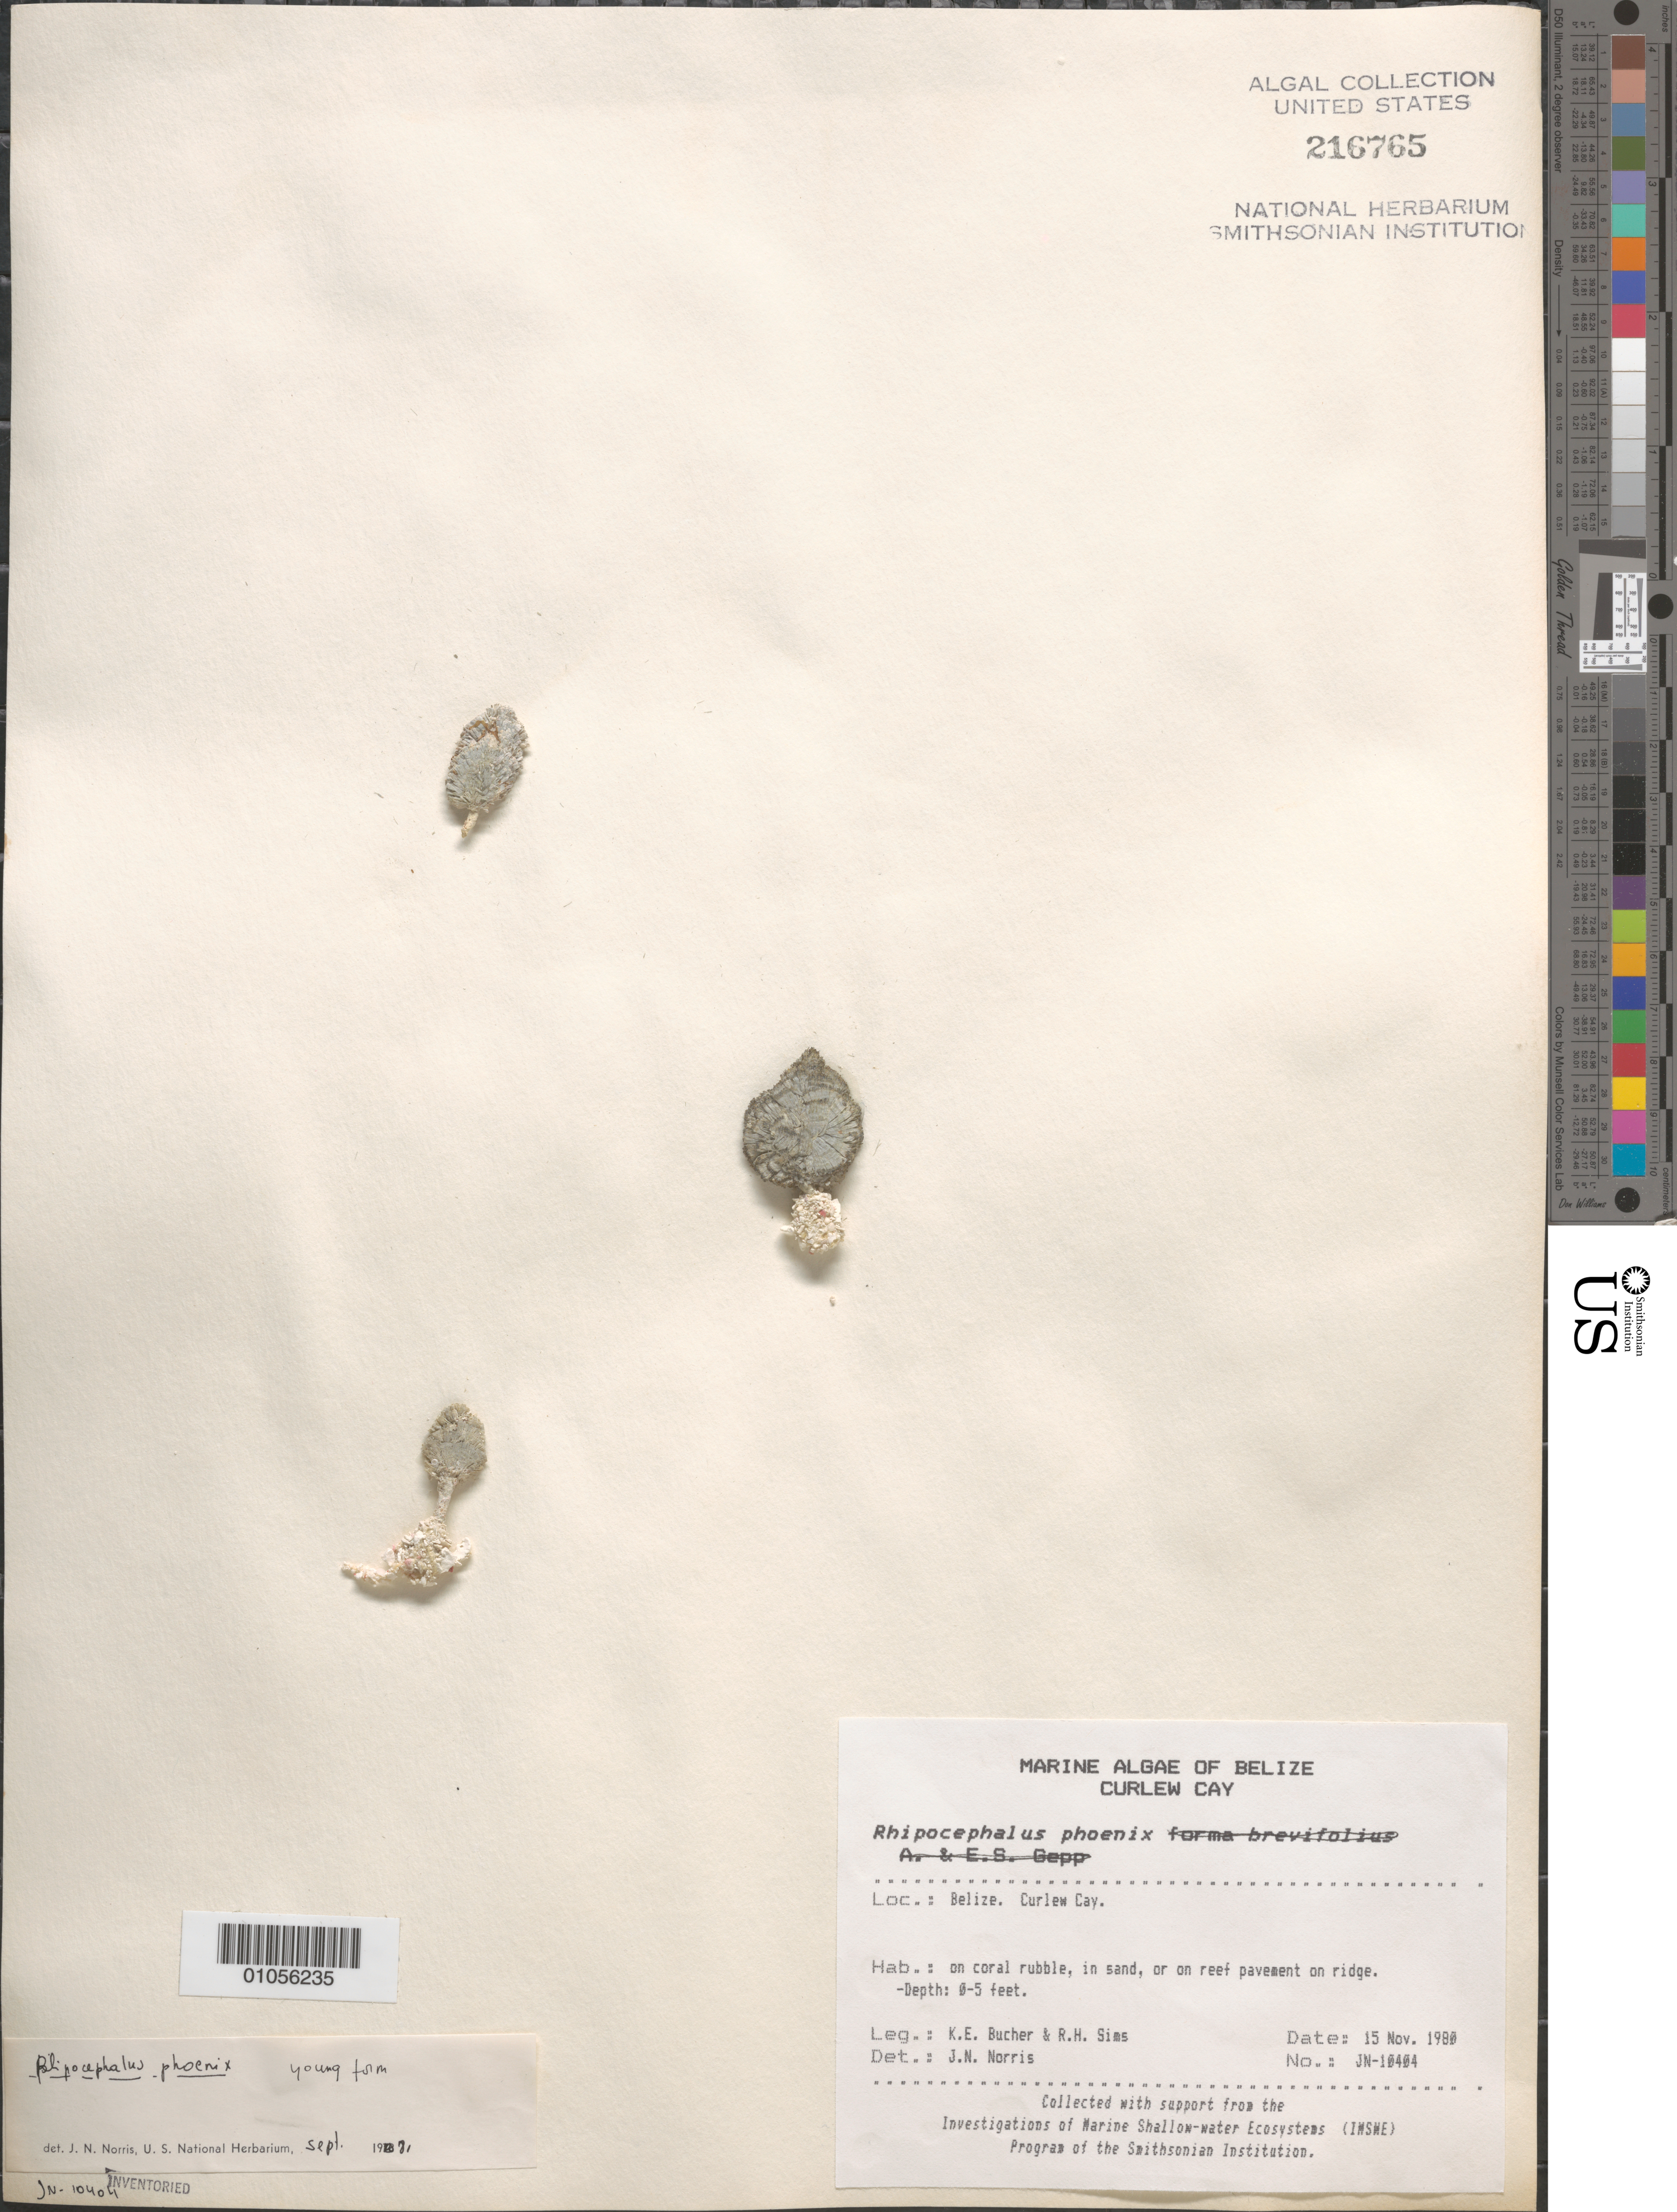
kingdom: Plantae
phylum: Chlorophyta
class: Ulvophyceae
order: Bryopsidales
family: Udoteaceae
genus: Rhipocephalus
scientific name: Rhipocephalus phoenix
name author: (J. Ellis & Sol.) Kütz.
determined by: Norris, James N.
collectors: K. E. Bucher & R. H. Sims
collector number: JN-10404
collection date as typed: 15 Nov 1980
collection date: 1980-11-15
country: Belize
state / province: Stann Creek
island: Curlew Cay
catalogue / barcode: US 216765